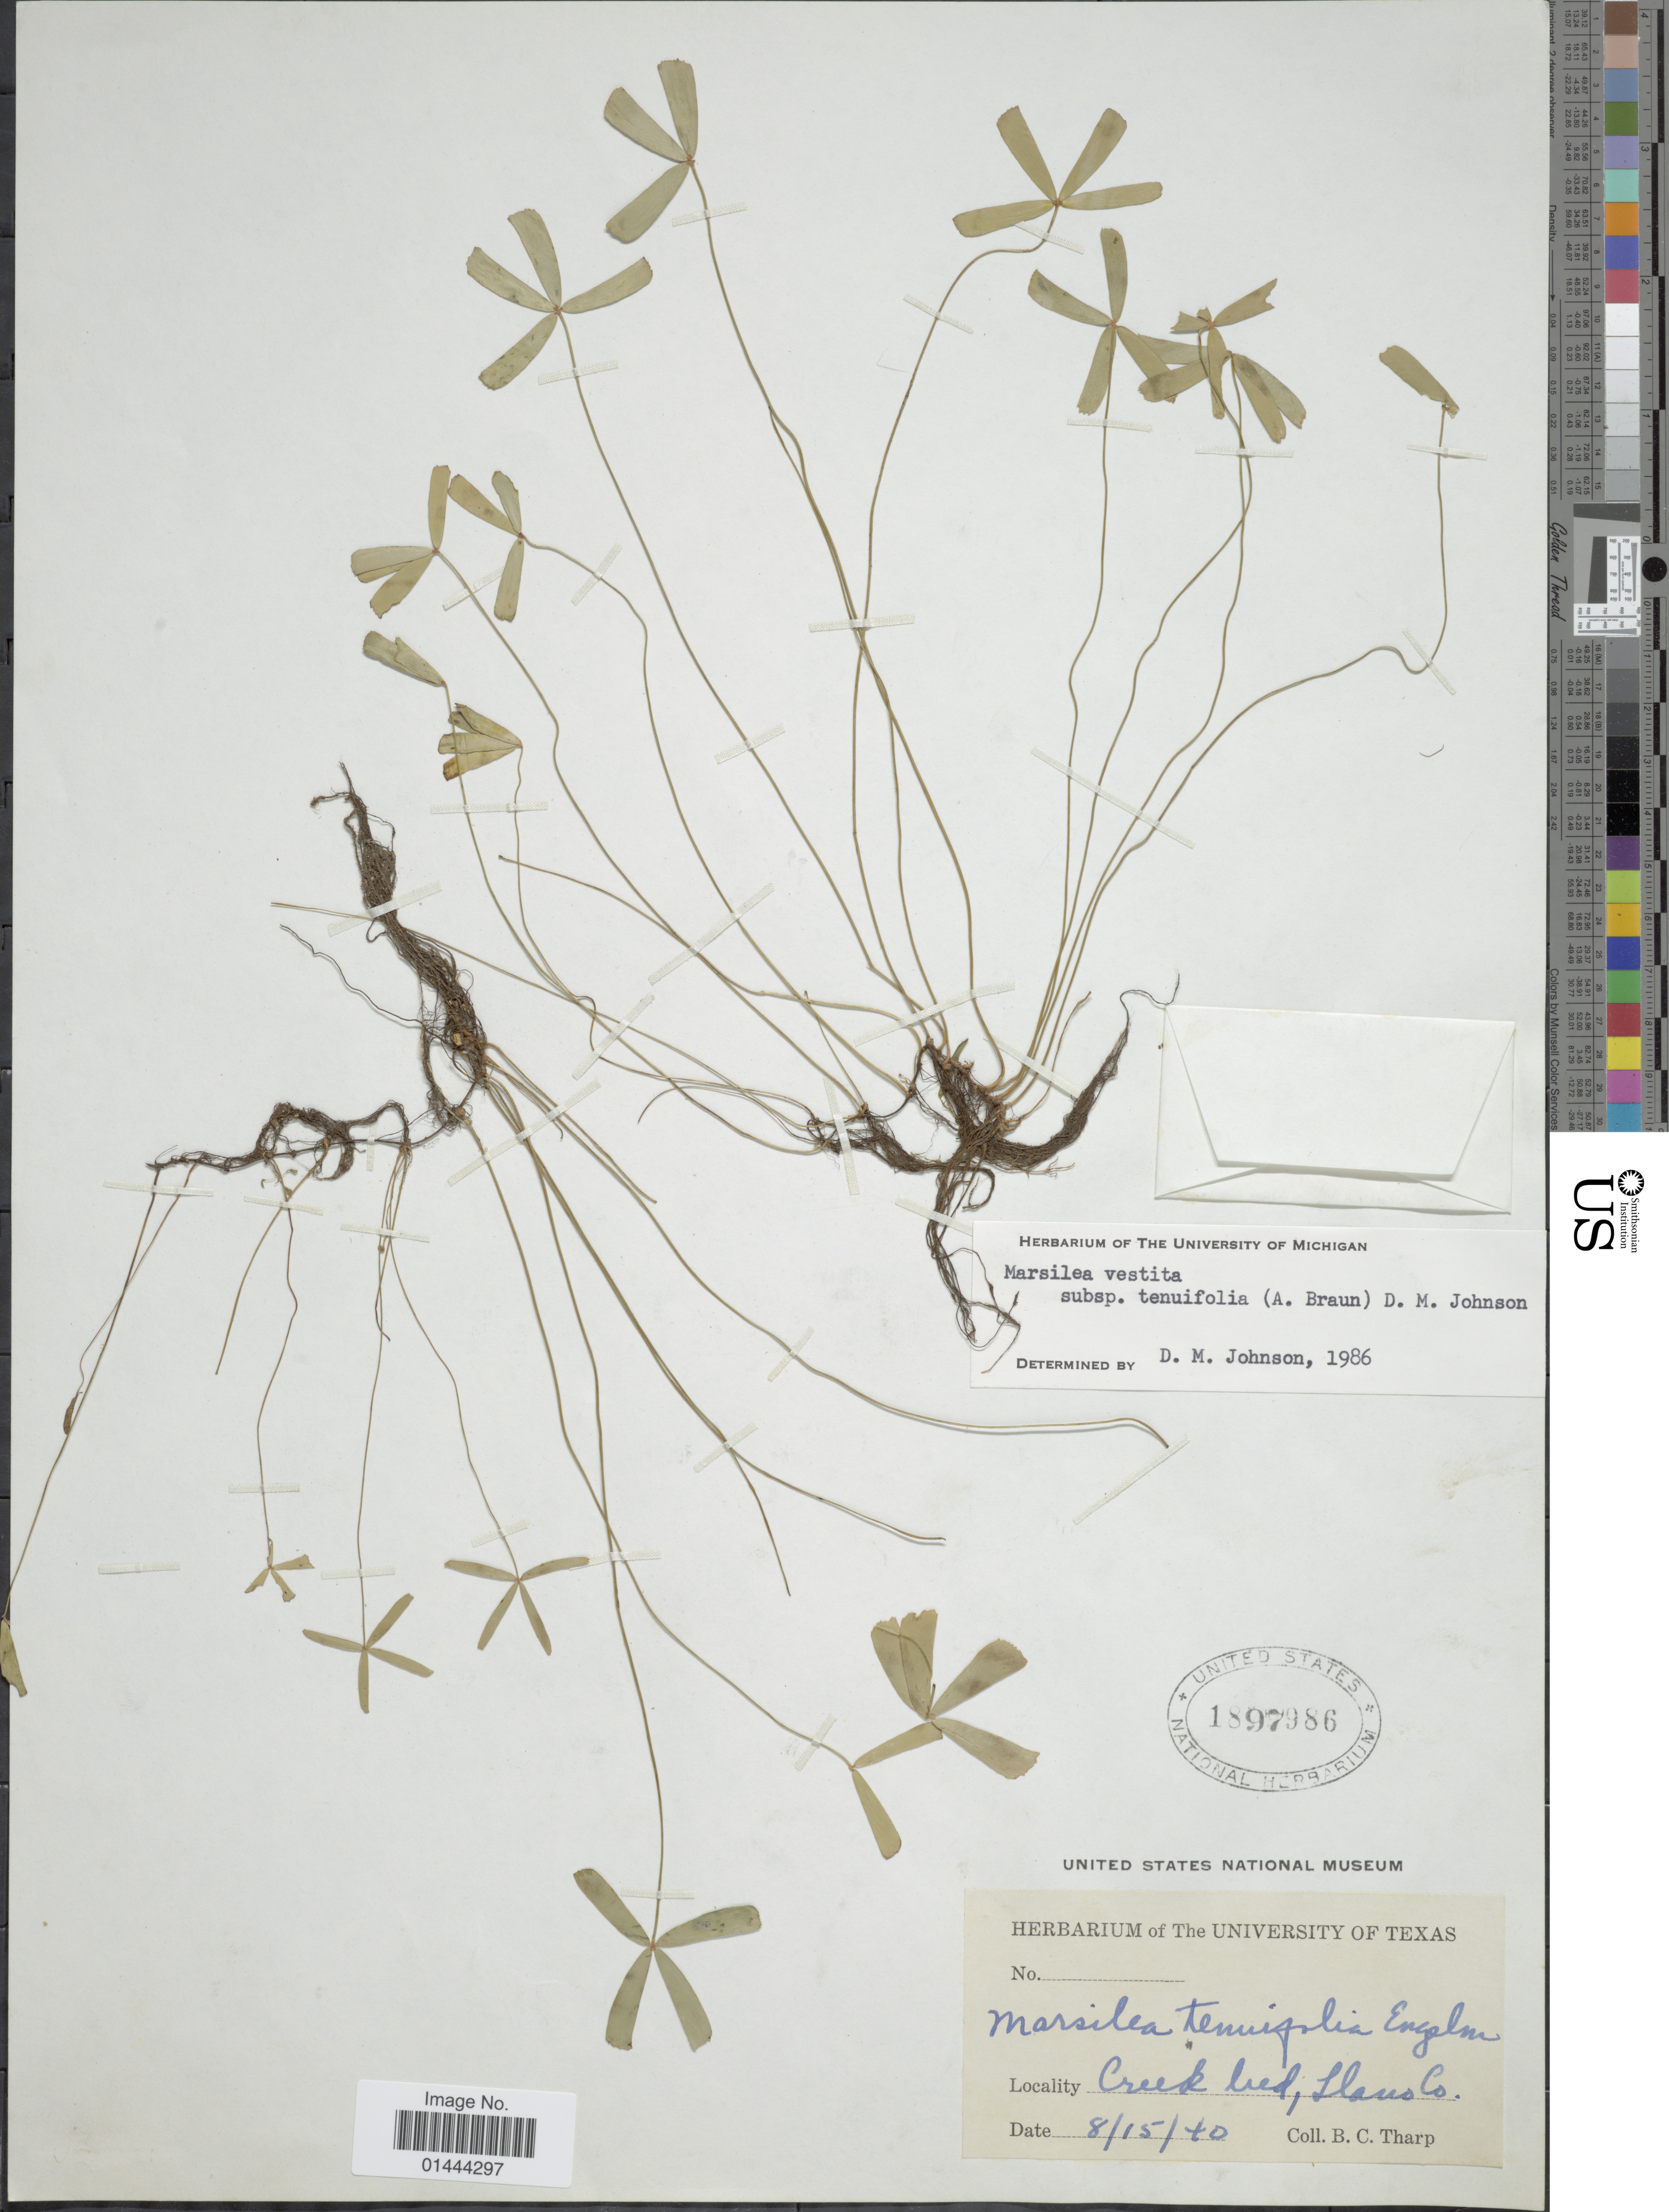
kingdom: Plantae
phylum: Tracheophyta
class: Polypodiopsida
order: Salviniales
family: Marsileaceae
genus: Marsilea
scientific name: Marsilea vestita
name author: Hook. & Grev.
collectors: B. C. Tharp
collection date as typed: Transcribed d/m/y: 15/8/40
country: United States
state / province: Texas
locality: Creek bed, Llano Co.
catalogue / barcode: US 1897986